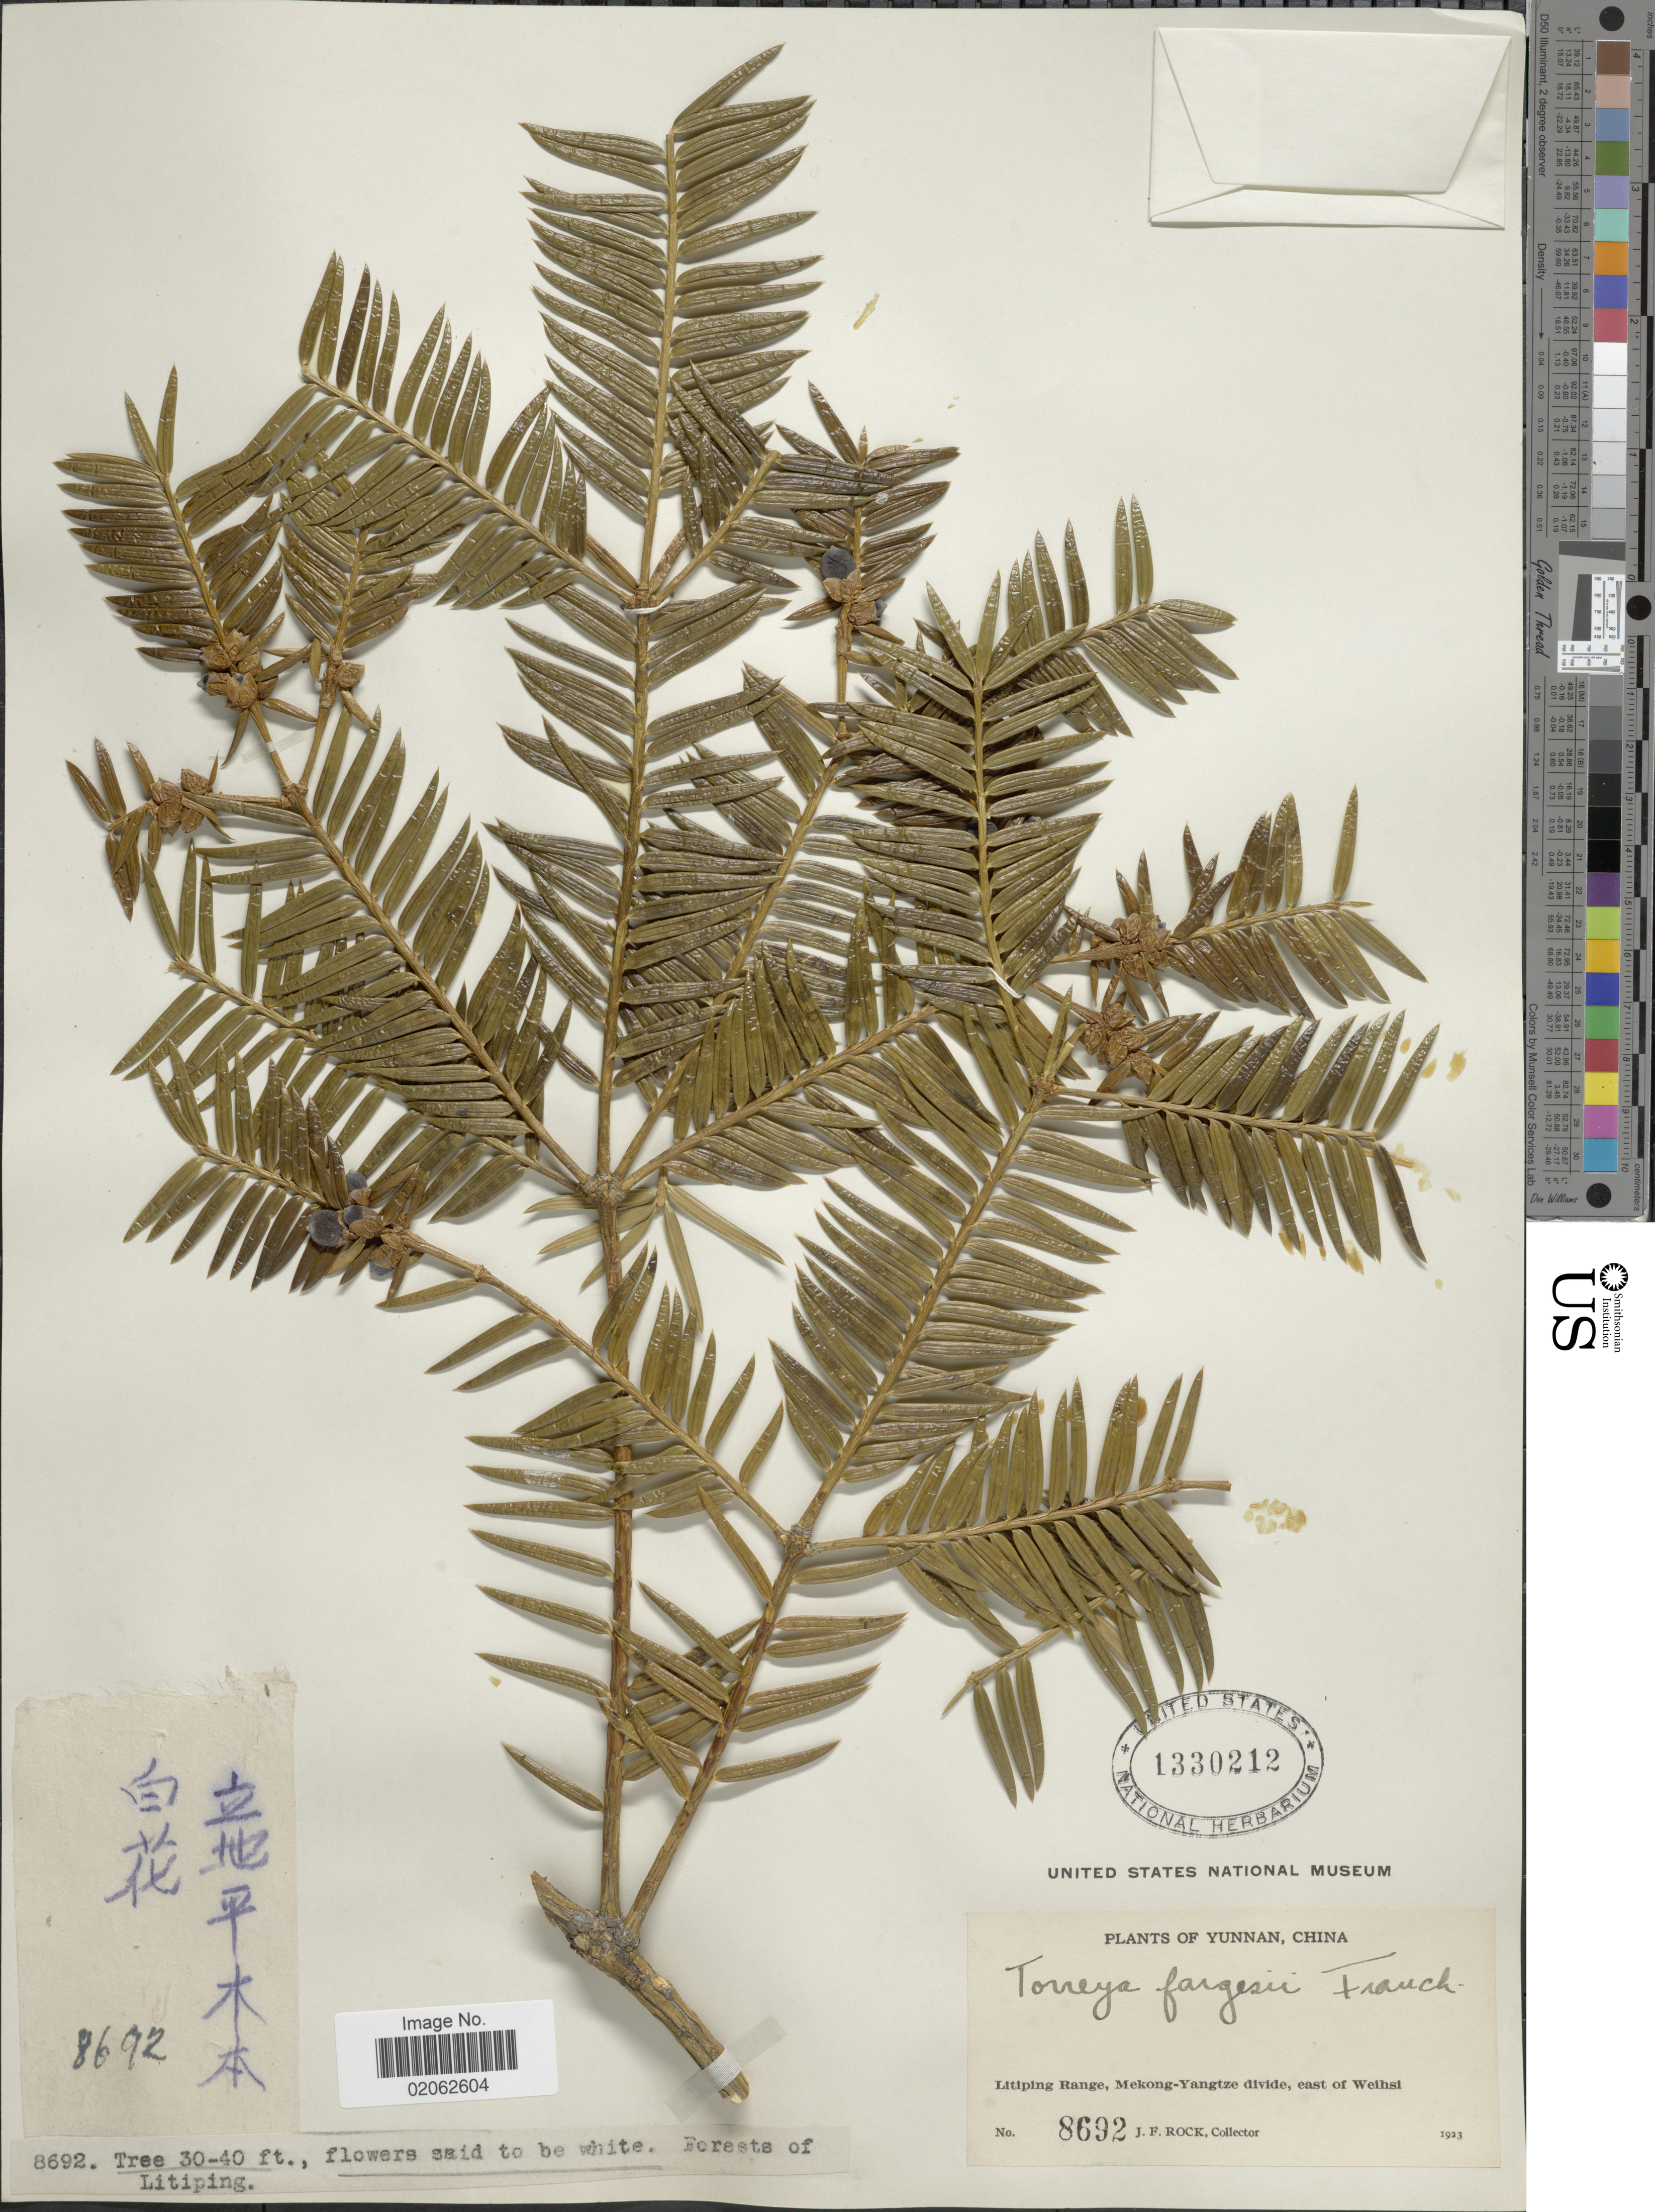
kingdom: Plantae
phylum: Tracheophyta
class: Pinopsida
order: Pinales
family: Taxaceae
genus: Torreya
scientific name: Torreya fargesii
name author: Franch.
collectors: J. Rock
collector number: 8692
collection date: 1923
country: China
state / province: Yunnan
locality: Litiping Range, Mekong-Yangtze divide, east of Weishi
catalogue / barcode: US 1330212